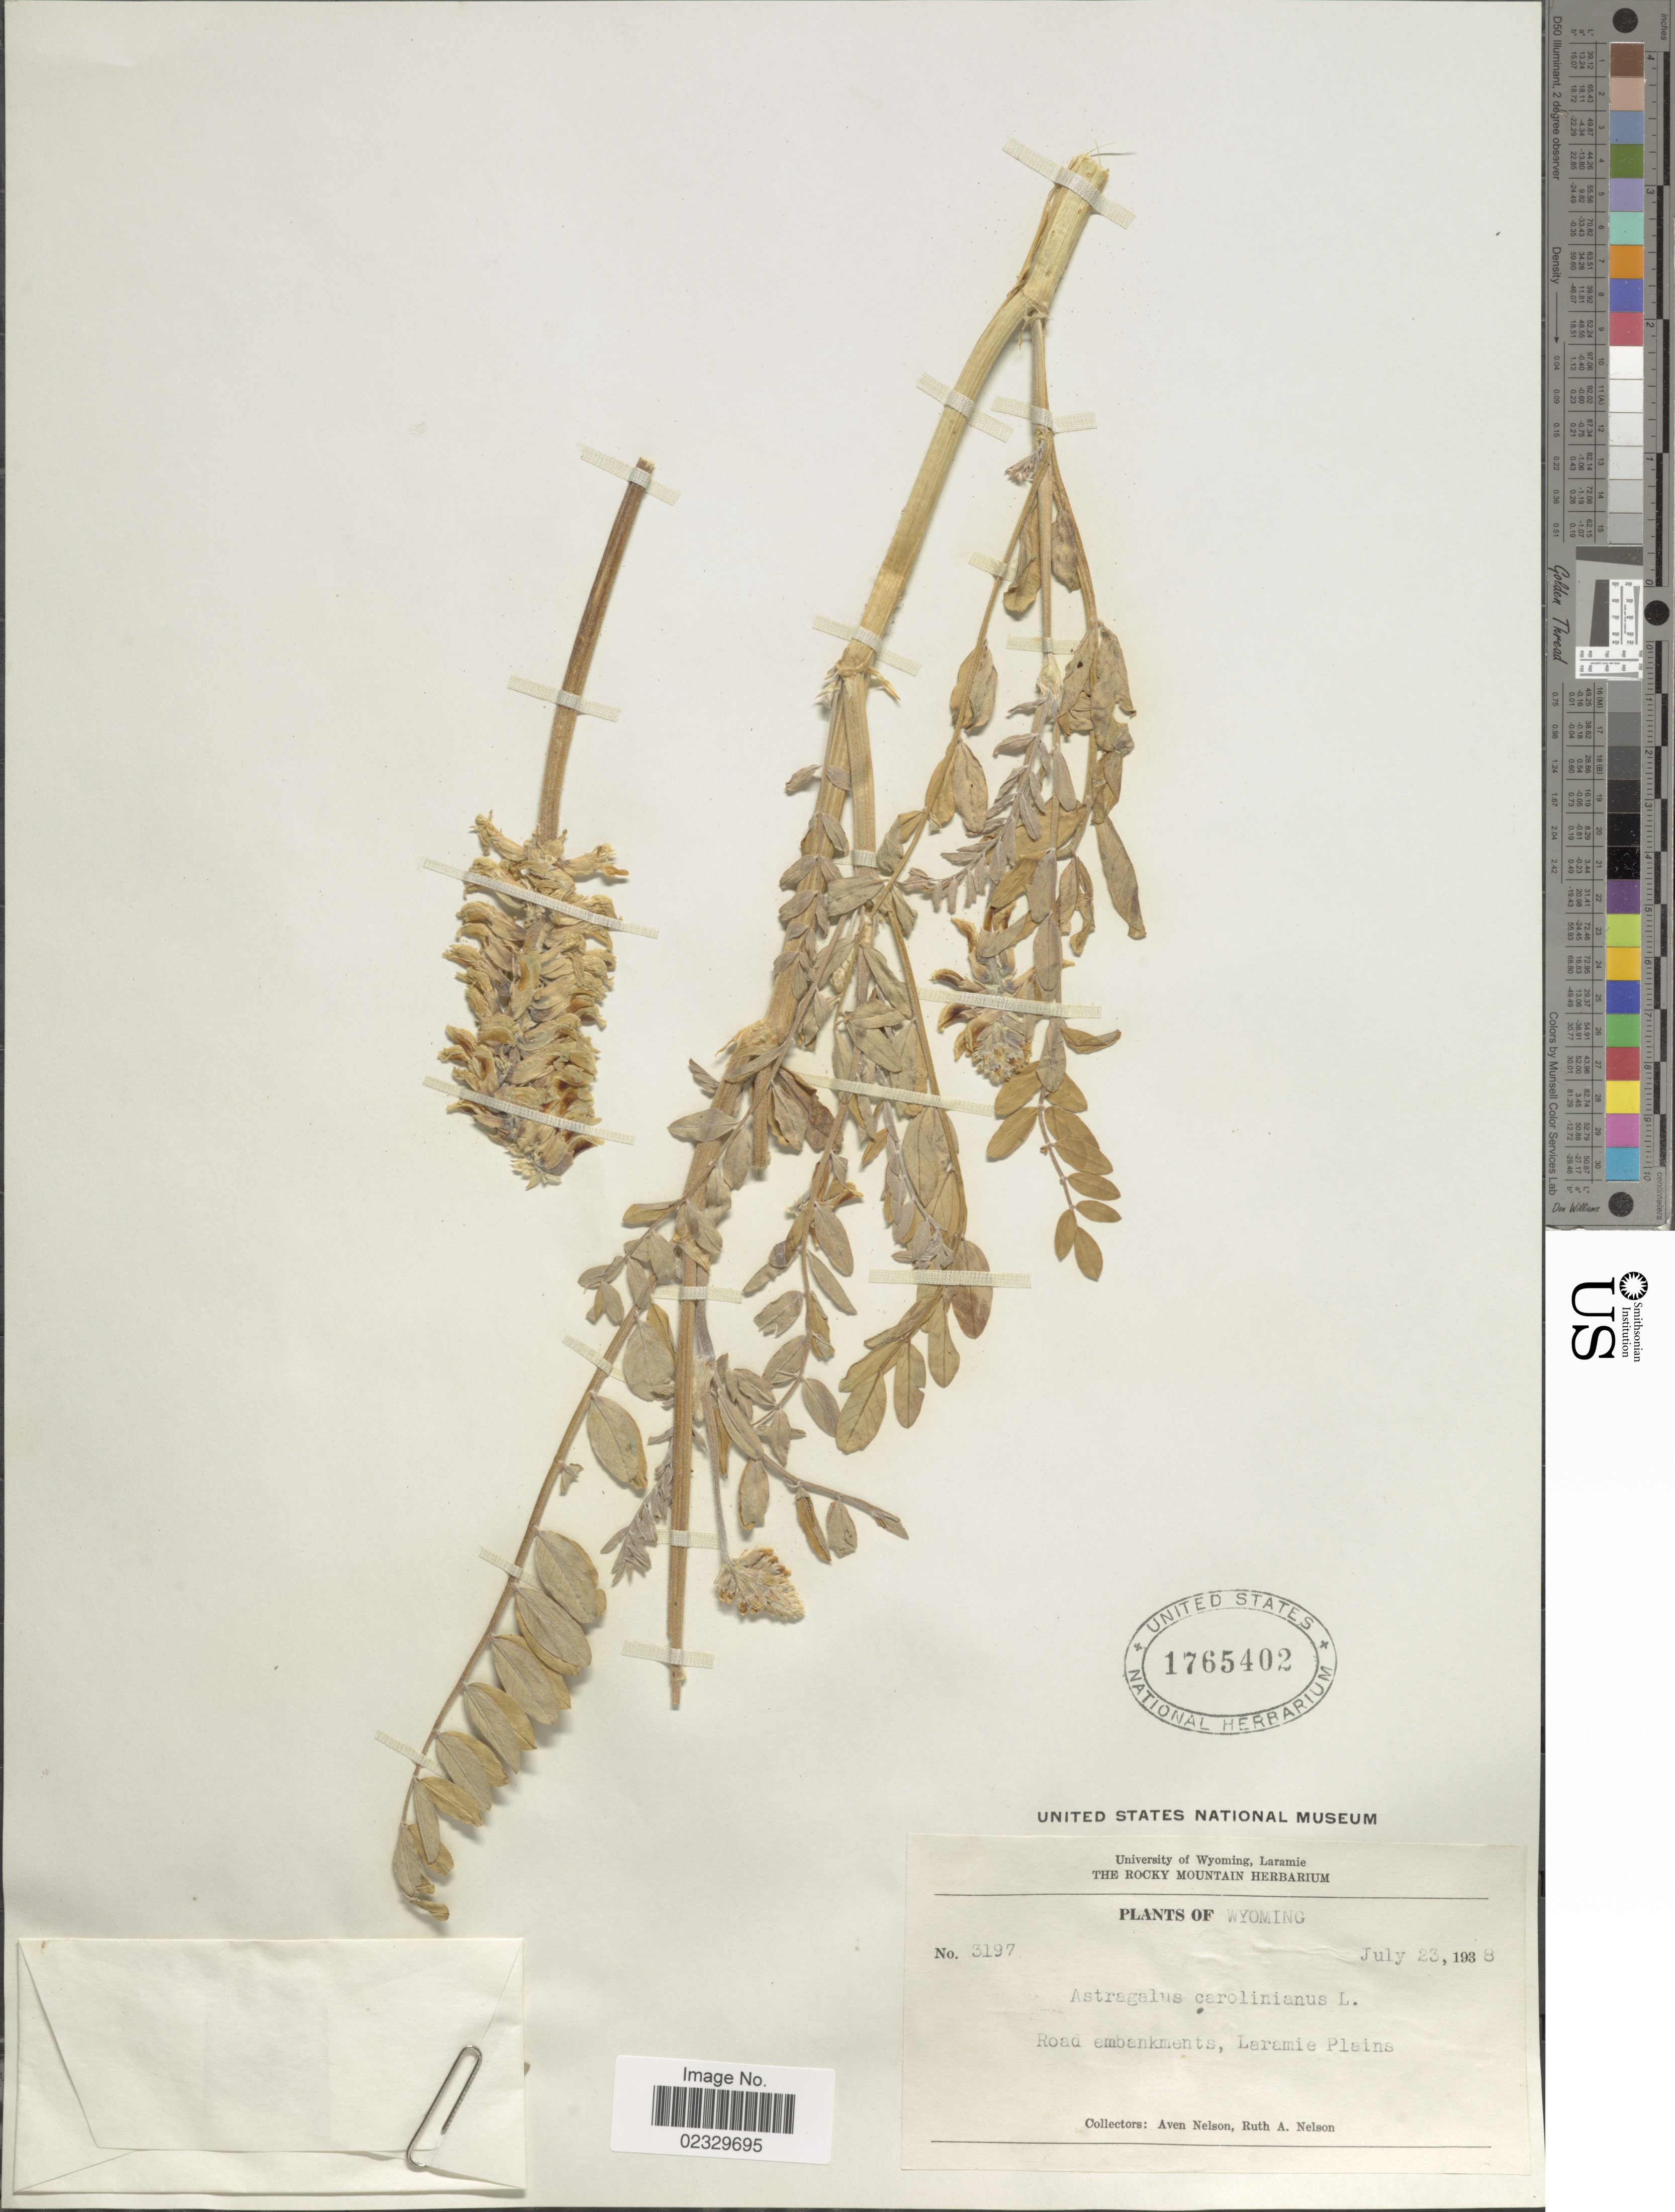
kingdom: Plantae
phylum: Tracheophyta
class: Magnoliopsida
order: Fabales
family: Fabaceae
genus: Astragalus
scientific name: Astragalus canadensis var. brevidens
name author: L.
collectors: A. Nelson & R. A. Nelson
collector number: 3197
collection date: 1938-07-23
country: United States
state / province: Wyoming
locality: Laramie Plains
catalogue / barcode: US 1765402